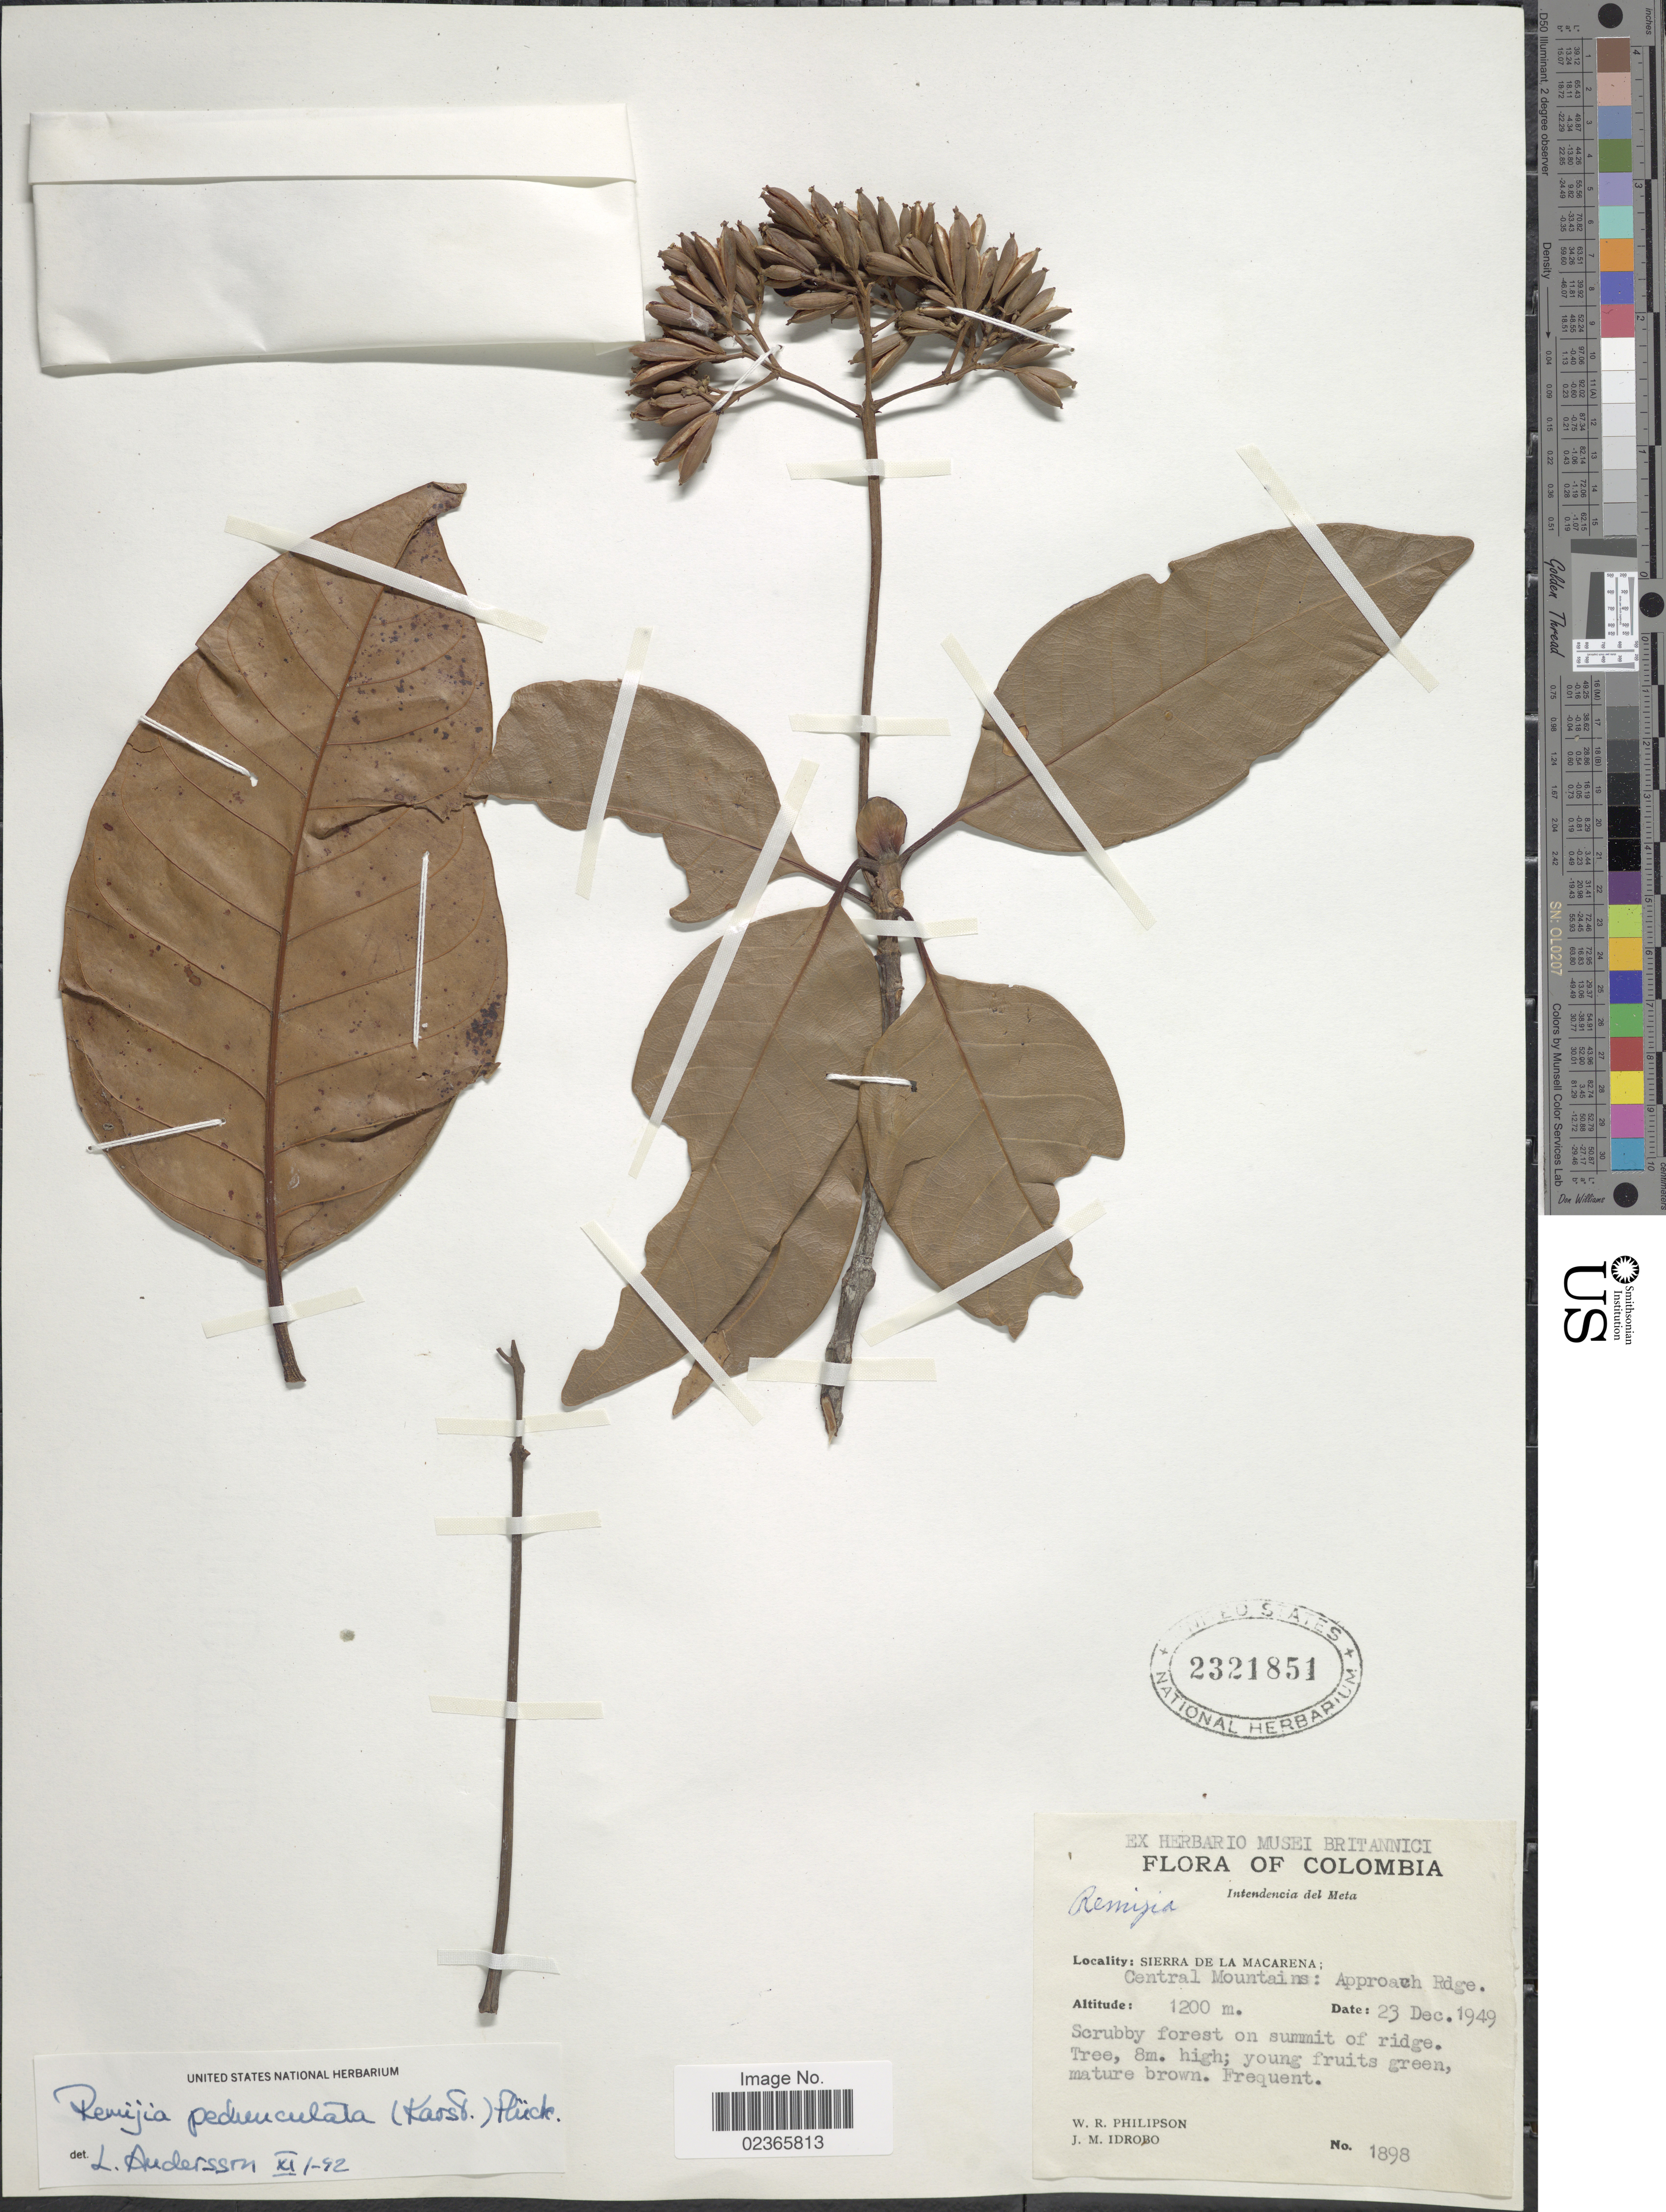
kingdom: Plantae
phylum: Tracheophyta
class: Magnoliopsida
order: Gentianales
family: Rubiaceae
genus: Remijia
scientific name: Remijia pedunculata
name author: (H. Karst.) Fluck.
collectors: W. R. Philipson & J. M. Idrobo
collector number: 1898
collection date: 1949-12-23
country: Colombia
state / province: Meta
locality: Sierra de la Macarena: Central Mountains: Approach Ridge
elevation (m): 1200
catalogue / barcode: US 2321851